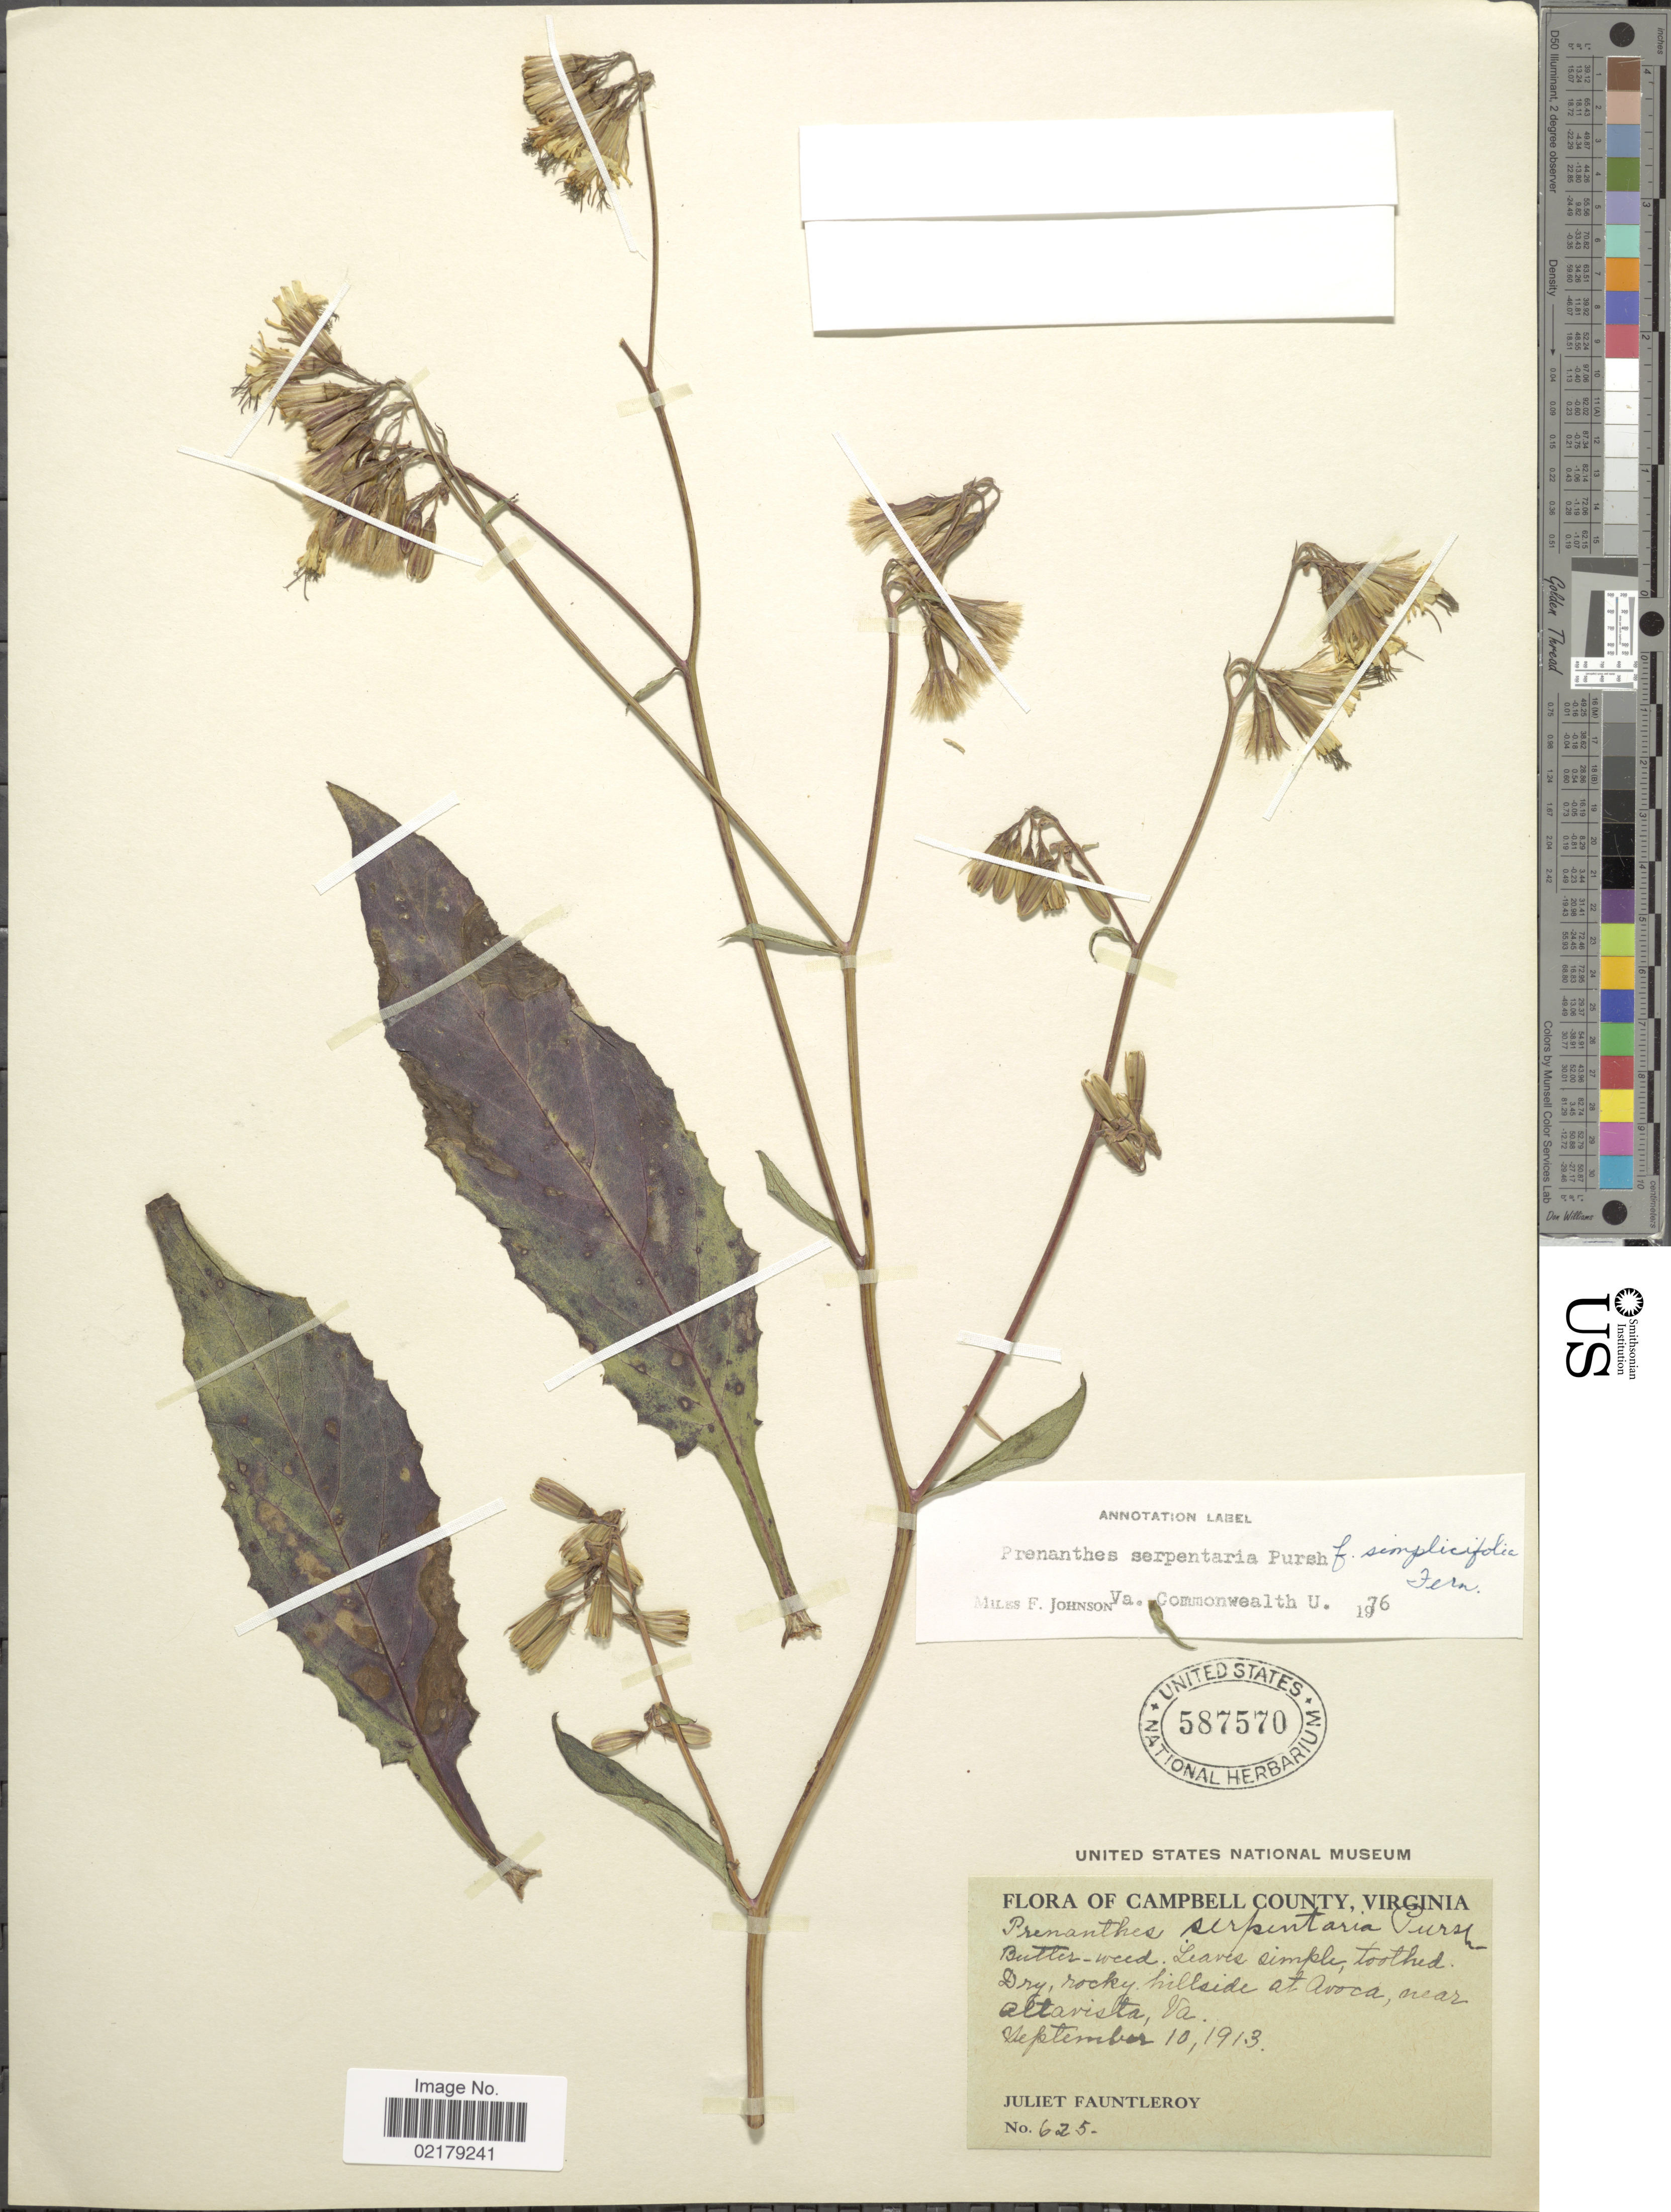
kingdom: Plantae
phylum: Tracheophyta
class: Magnoliopsida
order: Asterales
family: Asteraceae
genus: Nabalus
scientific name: Nabalus serpentarius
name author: (Pursh) Hook.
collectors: J. Fauntleroy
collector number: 625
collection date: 1913-09-10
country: United States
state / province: Virginia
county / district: Campbell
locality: Campbell County, hillside at Avoca, near Altavista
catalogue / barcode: US 587570